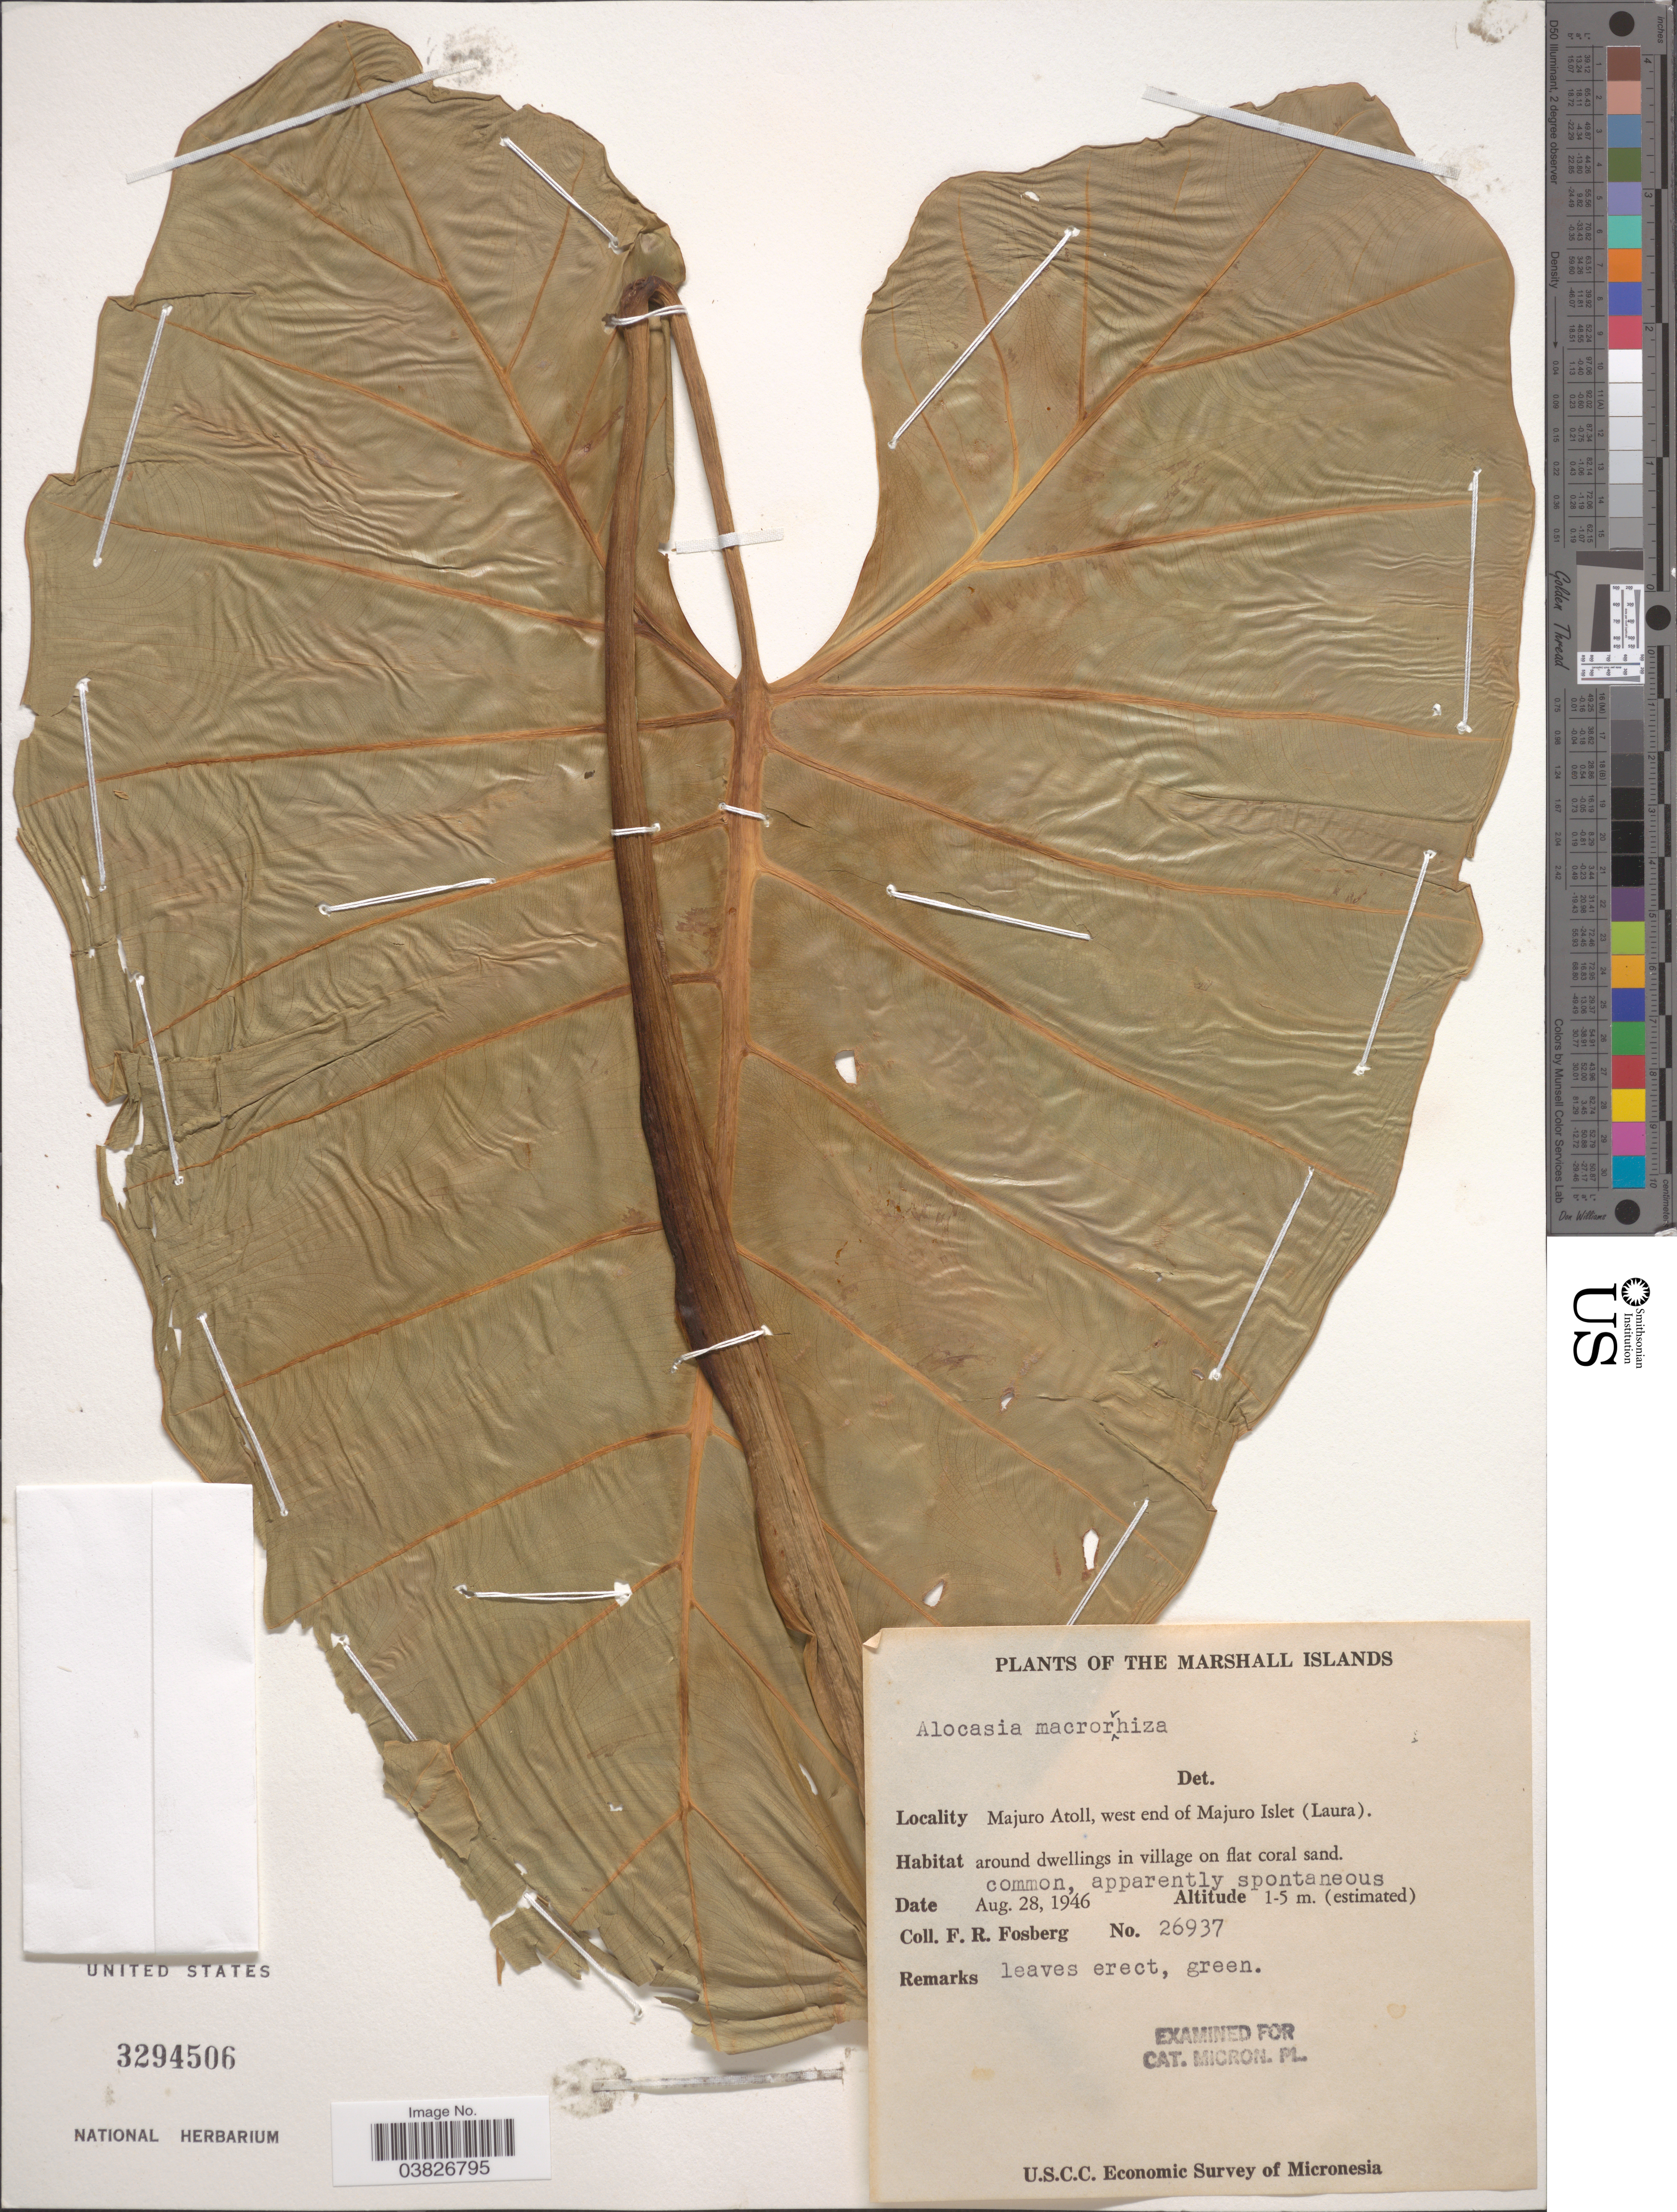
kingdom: Plantae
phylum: Tracheophyta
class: Liliopsida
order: Alismatales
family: Araceae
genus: Alocasia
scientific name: Alocasia macrorrhizos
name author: (L.) G. Don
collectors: F. R. Fosberg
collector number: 26937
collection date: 1946-08-28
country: Marshall Islands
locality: Majuro Atoll, west of Majuro Islet (Laura).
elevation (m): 1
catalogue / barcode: US 3294506